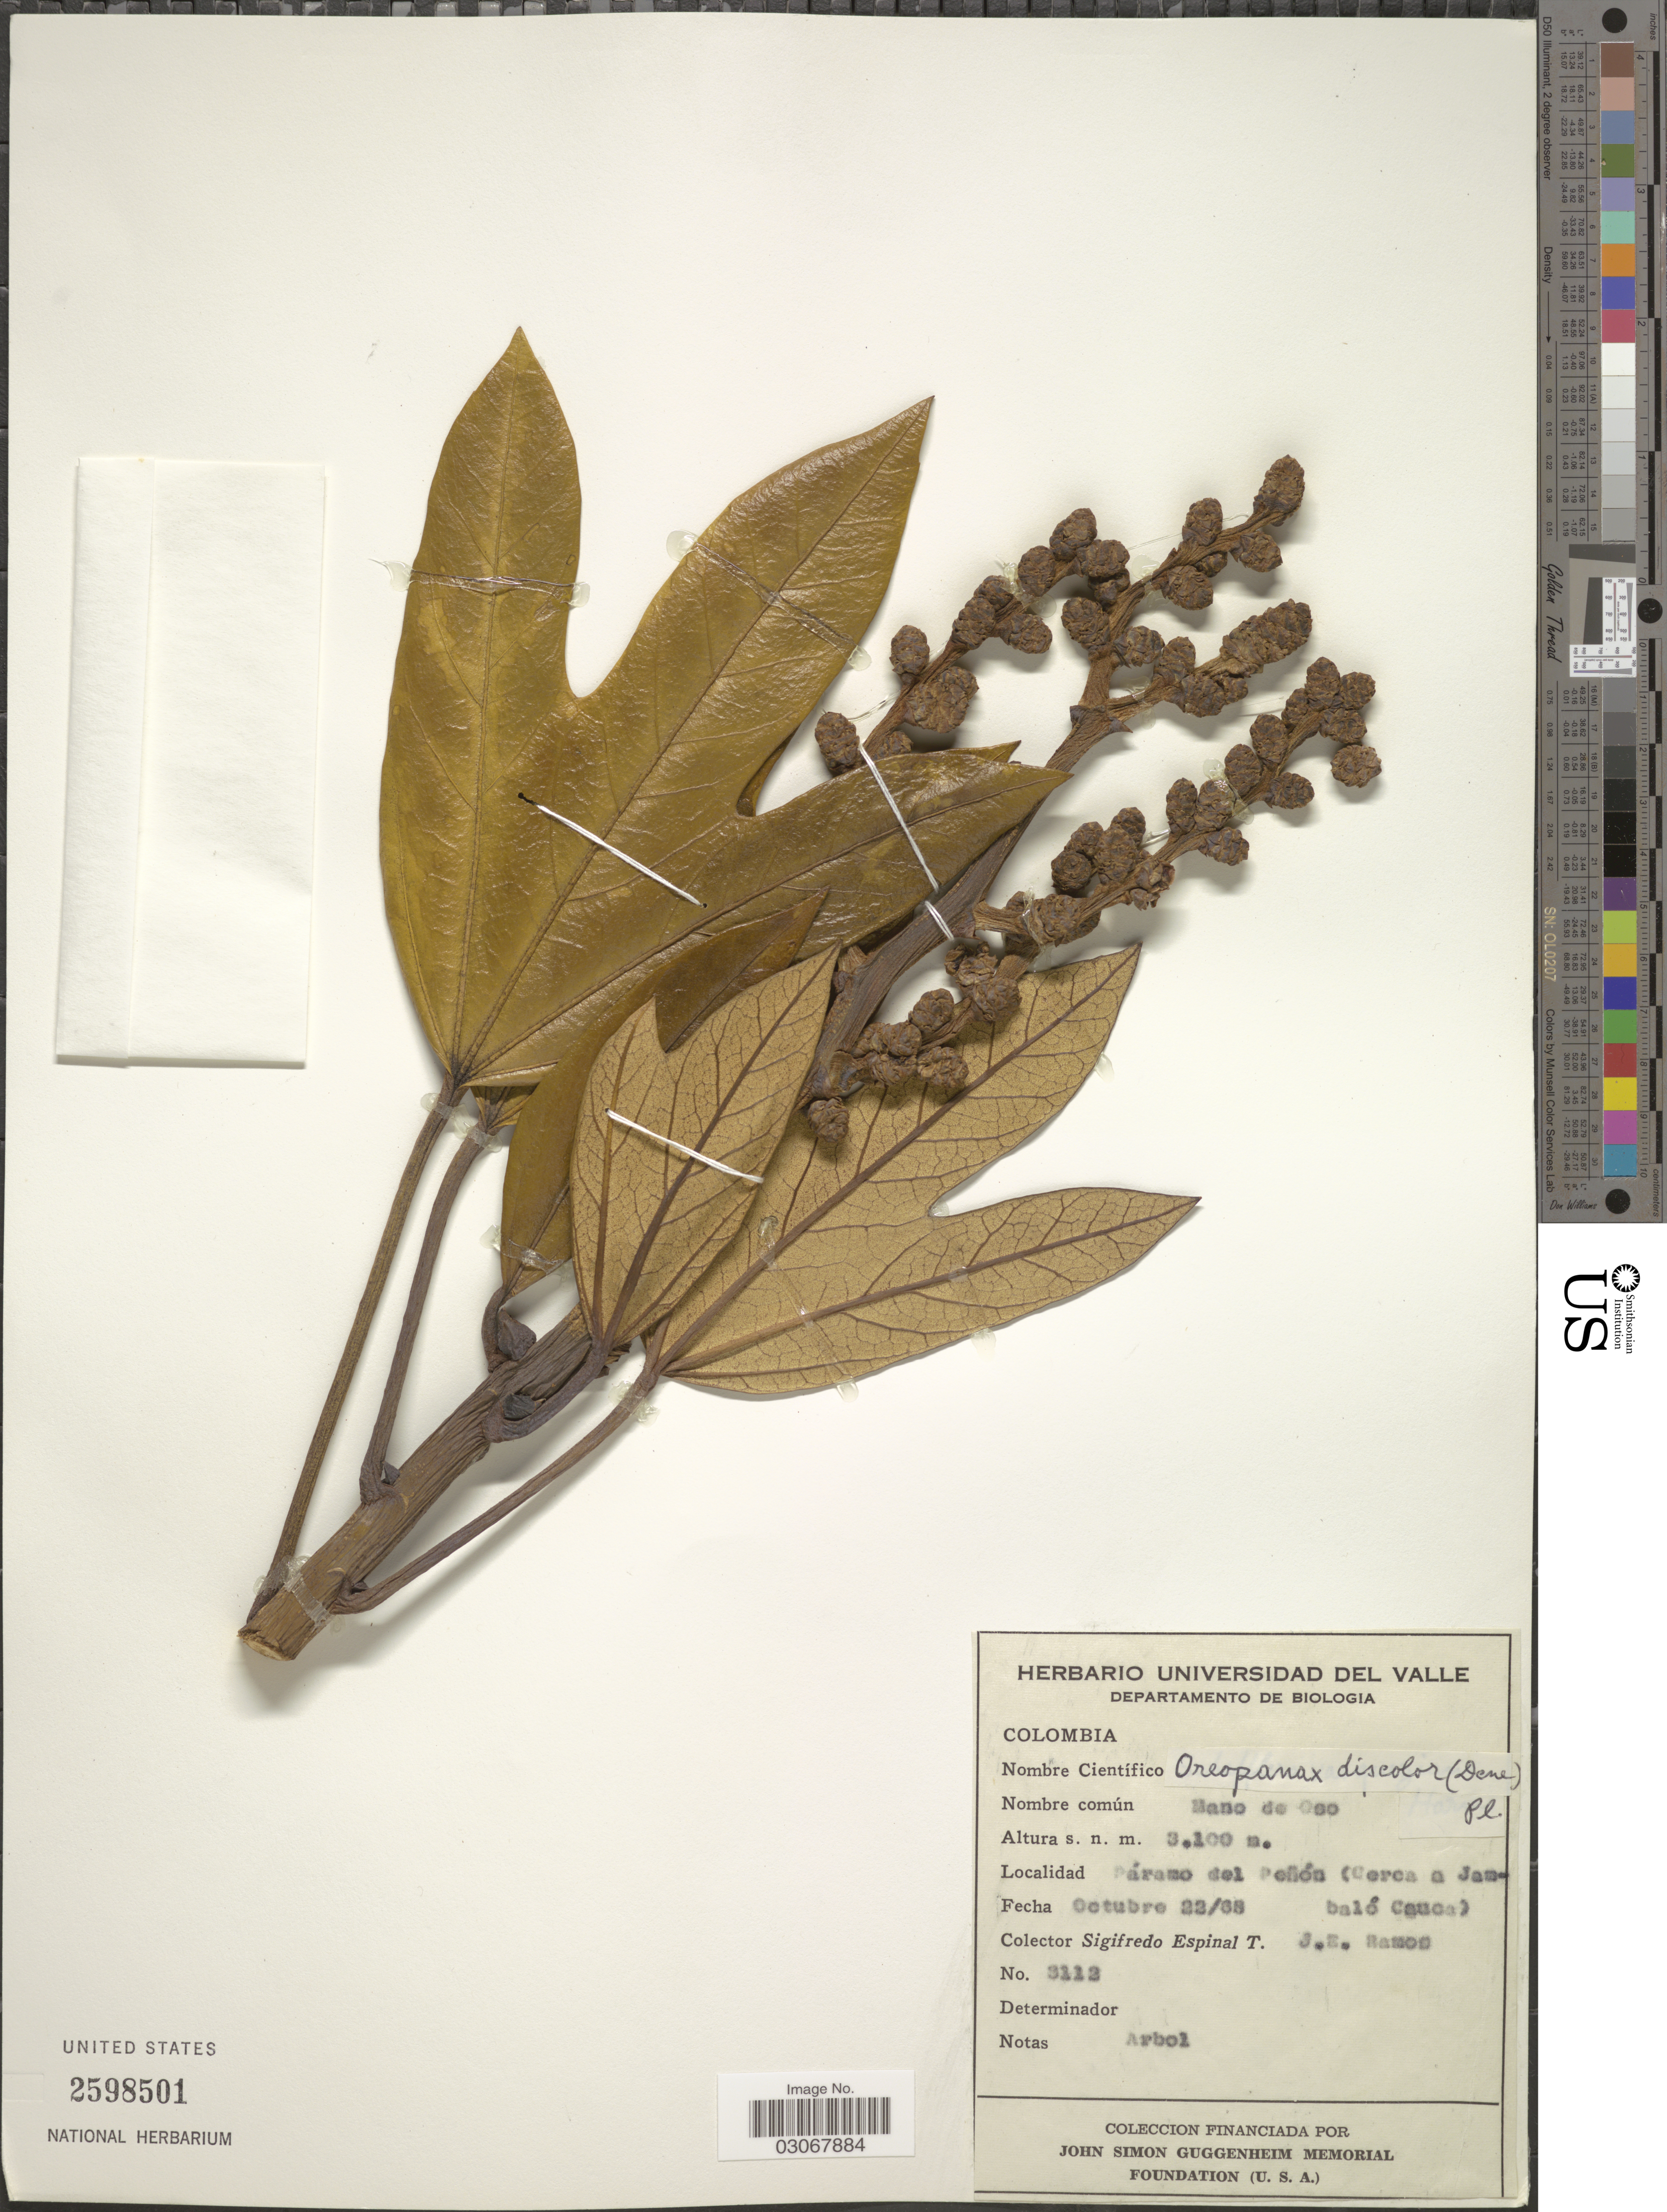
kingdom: Plantae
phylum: Tracheophyta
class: Magnoliopsida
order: Apiales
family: Araliaceae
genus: Oreopanax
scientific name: Oreopanax discolor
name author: (Kunth) Decne. & Planch.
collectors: Sigifredo Espinal & J. E. Ramos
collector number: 3112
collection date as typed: Transcribed d/m/y: 22/10/68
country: Colombia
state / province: Cauca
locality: Páramo del Peñon (Cerca a Jambaló Cauca).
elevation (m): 3100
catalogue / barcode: US 2598501